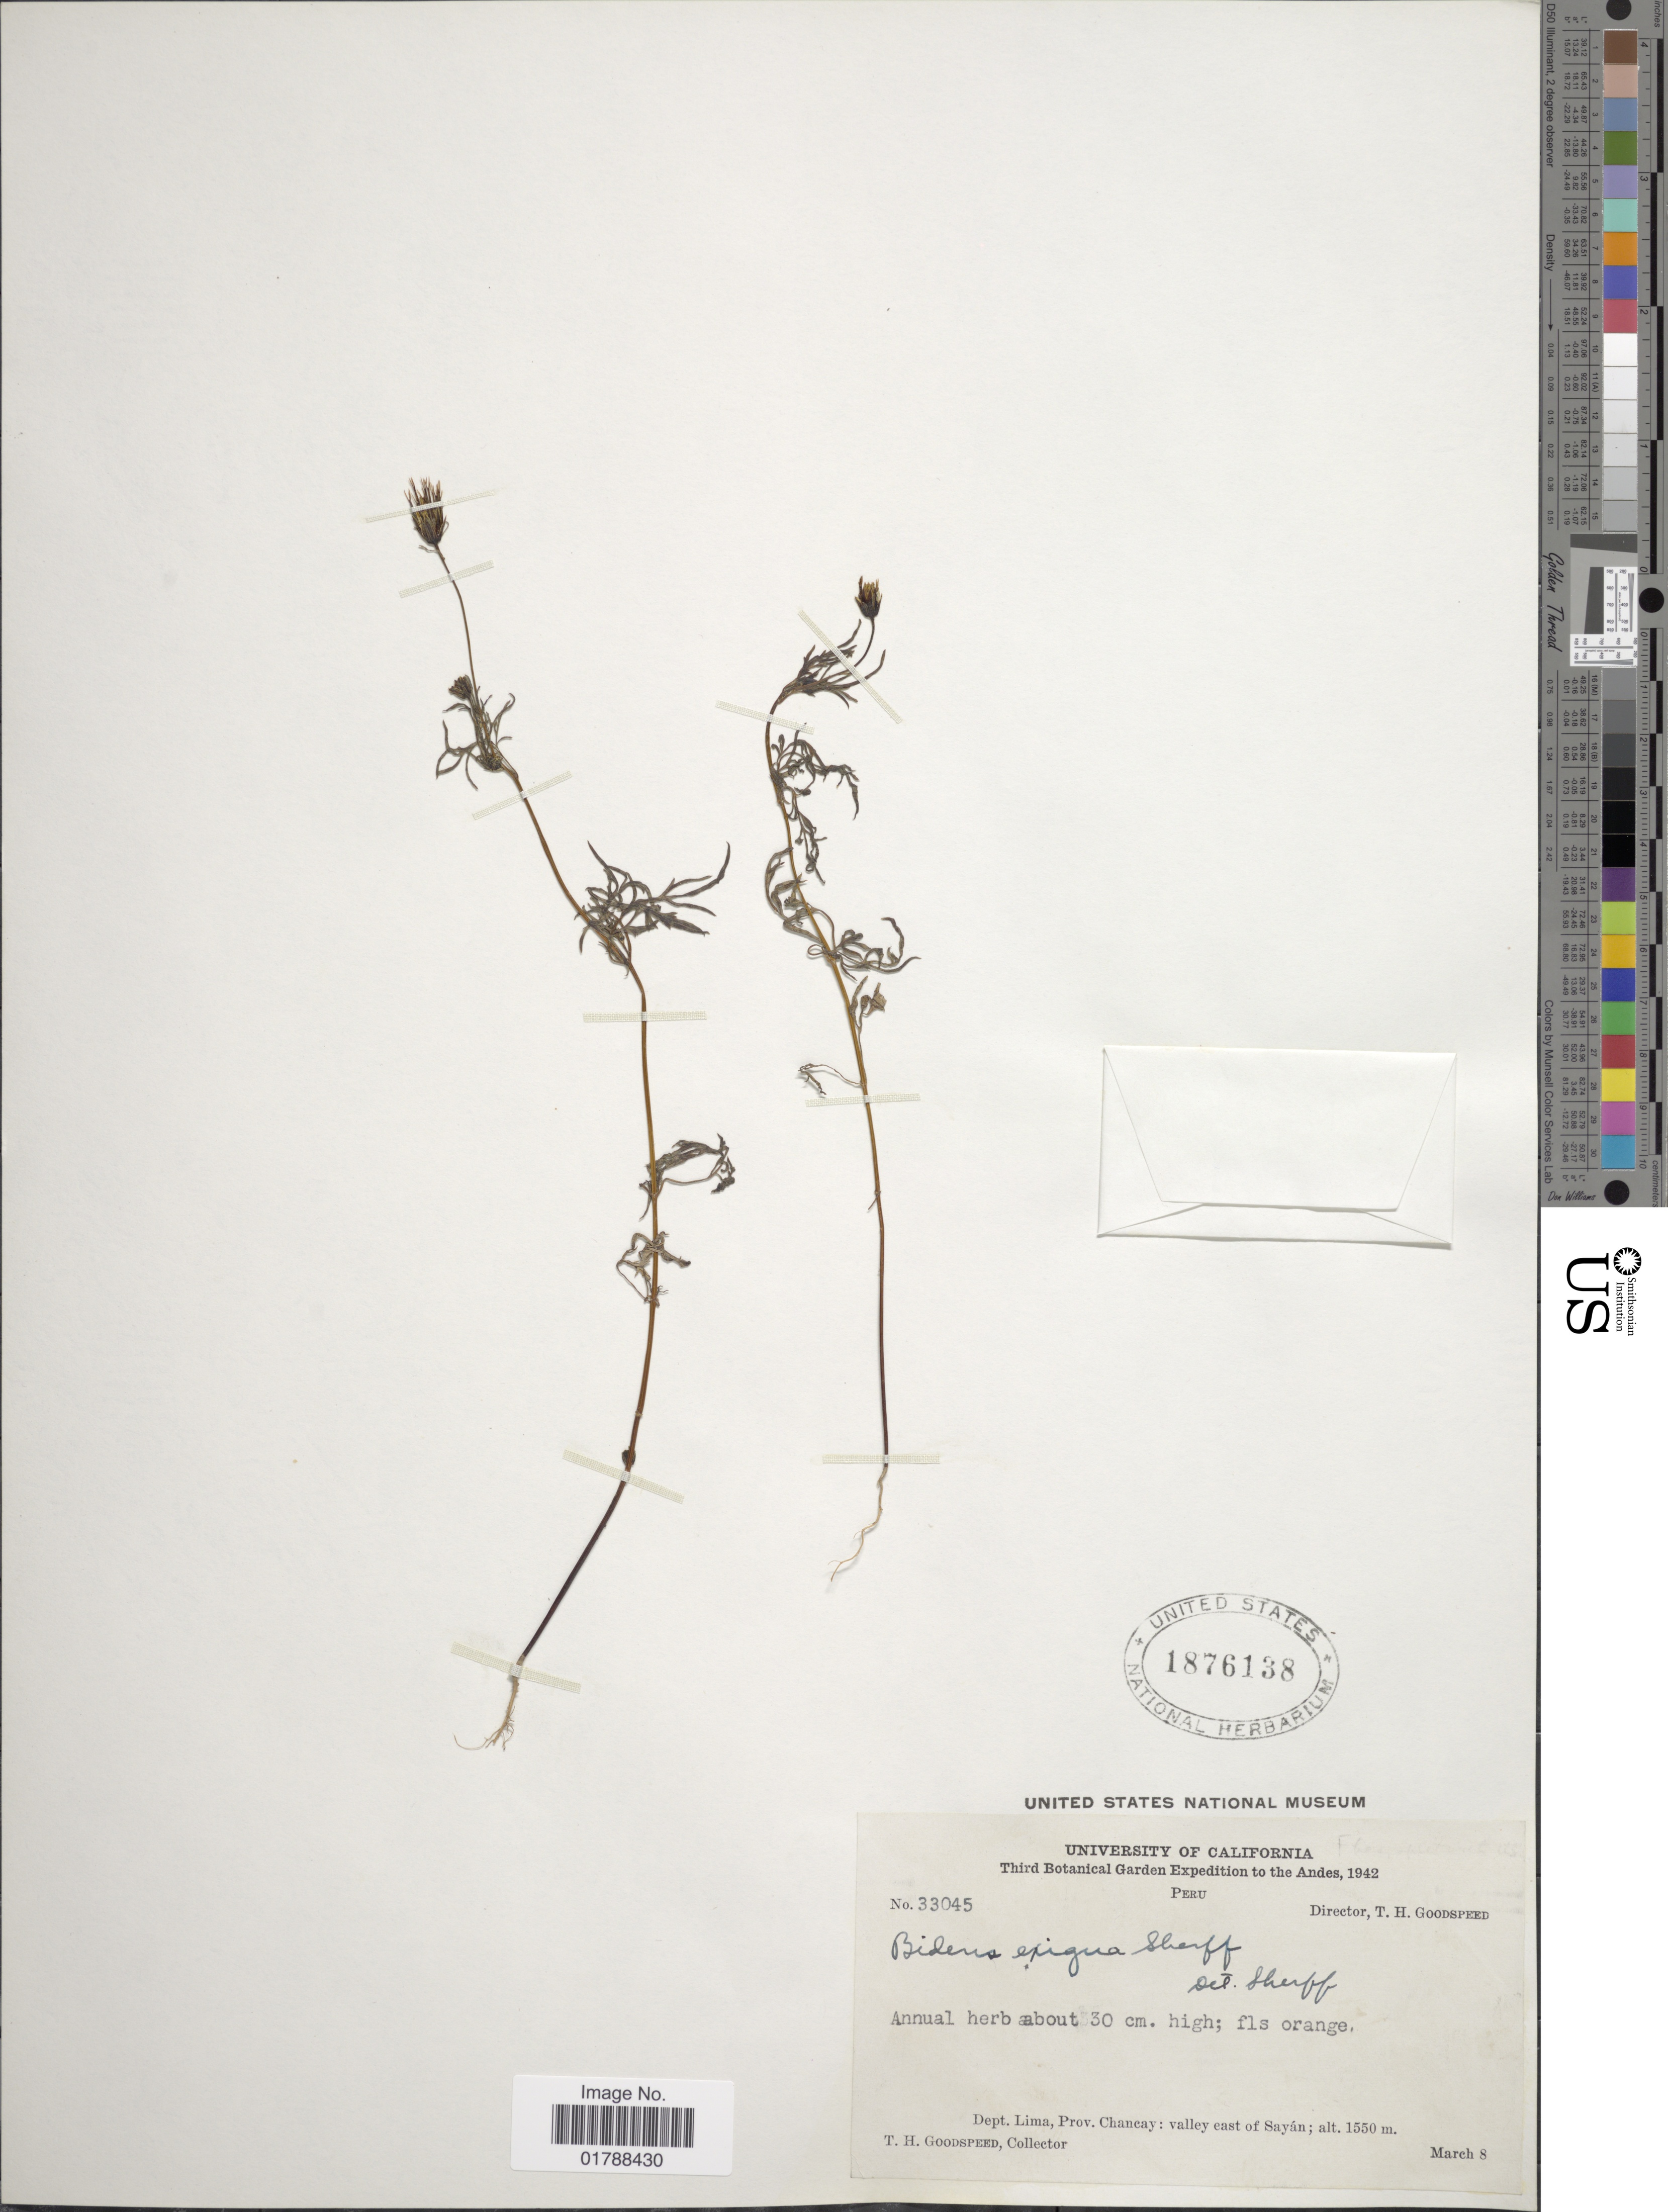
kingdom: Plantae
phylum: Tracheophyta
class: Magnoliopsida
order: Asterales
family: Asteraceae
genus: Bidens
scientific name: Bidens exigua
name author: Sherff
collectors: T. Goodspeed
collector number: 33045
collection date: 1942-03-08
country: Peru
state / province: Lima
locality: Andes. Prov. Chancay: valley east of Sayán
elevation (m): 1550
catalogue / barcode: US 1876138